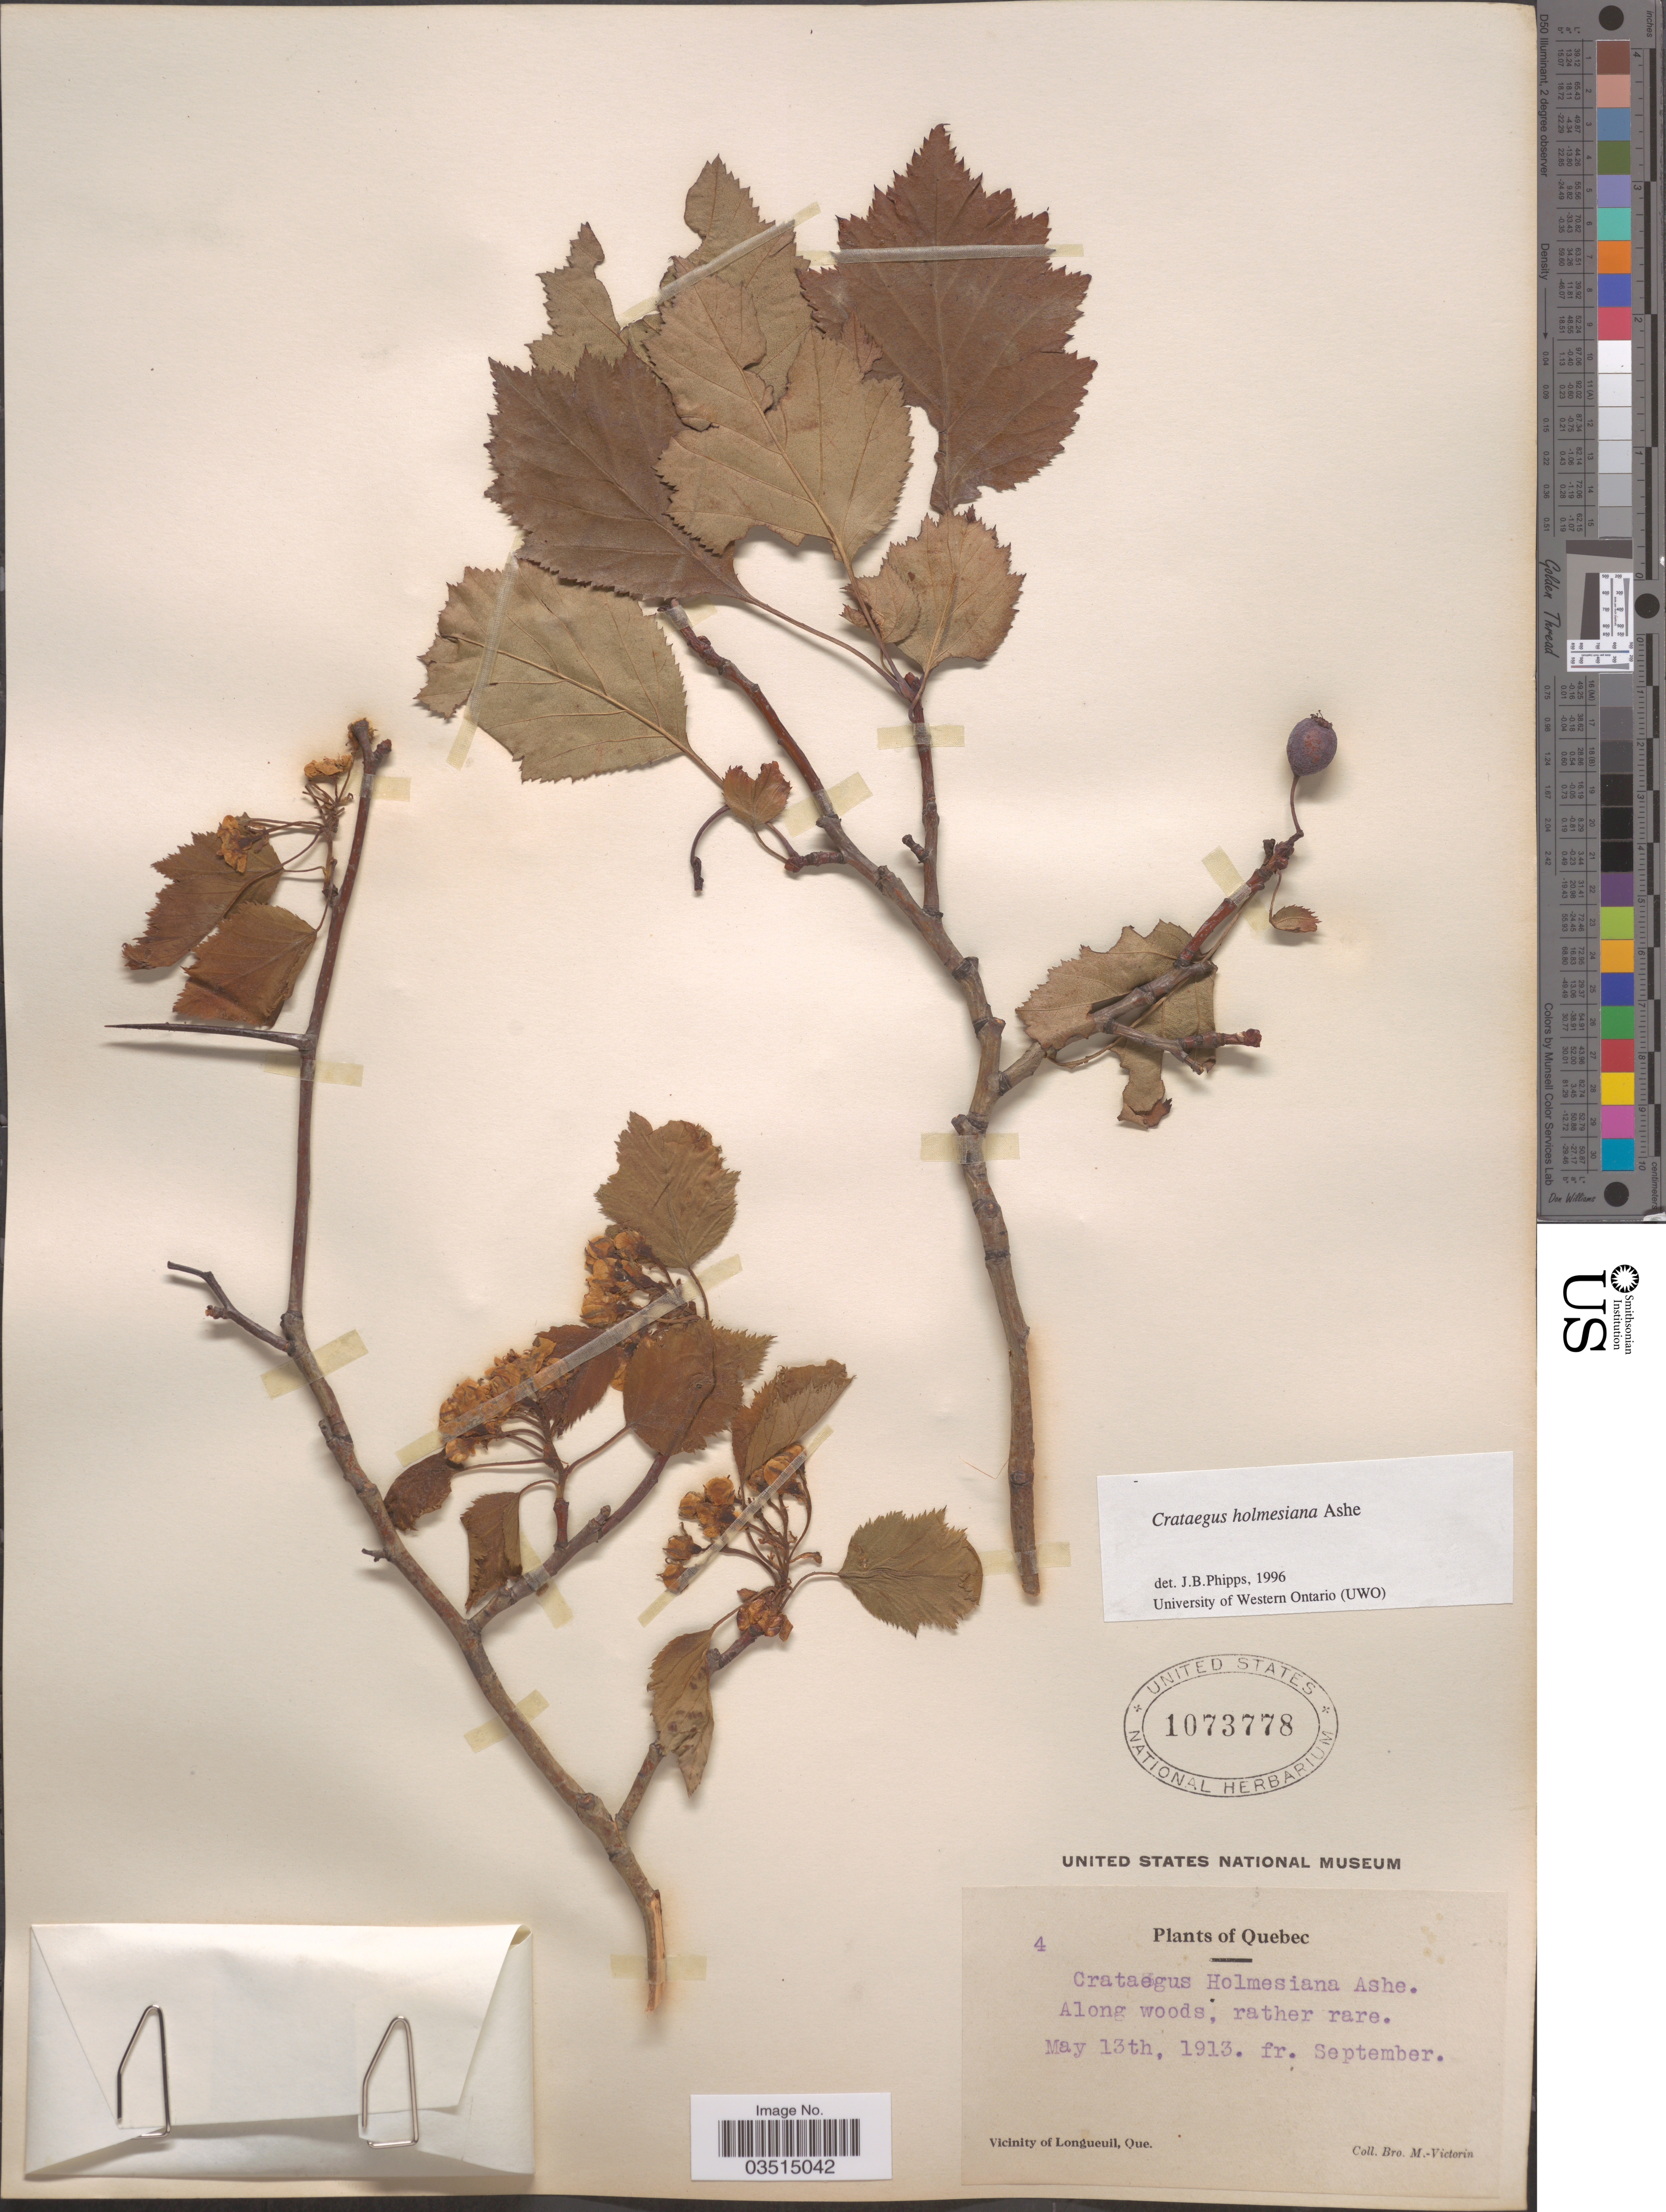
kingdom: Plantae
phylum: Tracheophyta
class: Magnoliopsida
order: Rosales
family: Rosaceae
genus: Crataegus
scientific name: Crataegus holmesiana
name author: Ashe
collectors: Fr. Marie-Victorin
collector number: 4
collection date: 1913-05-13/1913-09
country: Canada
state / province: Quebec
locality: Vicinity of Longueuil, Que.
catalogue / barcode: US 1073778